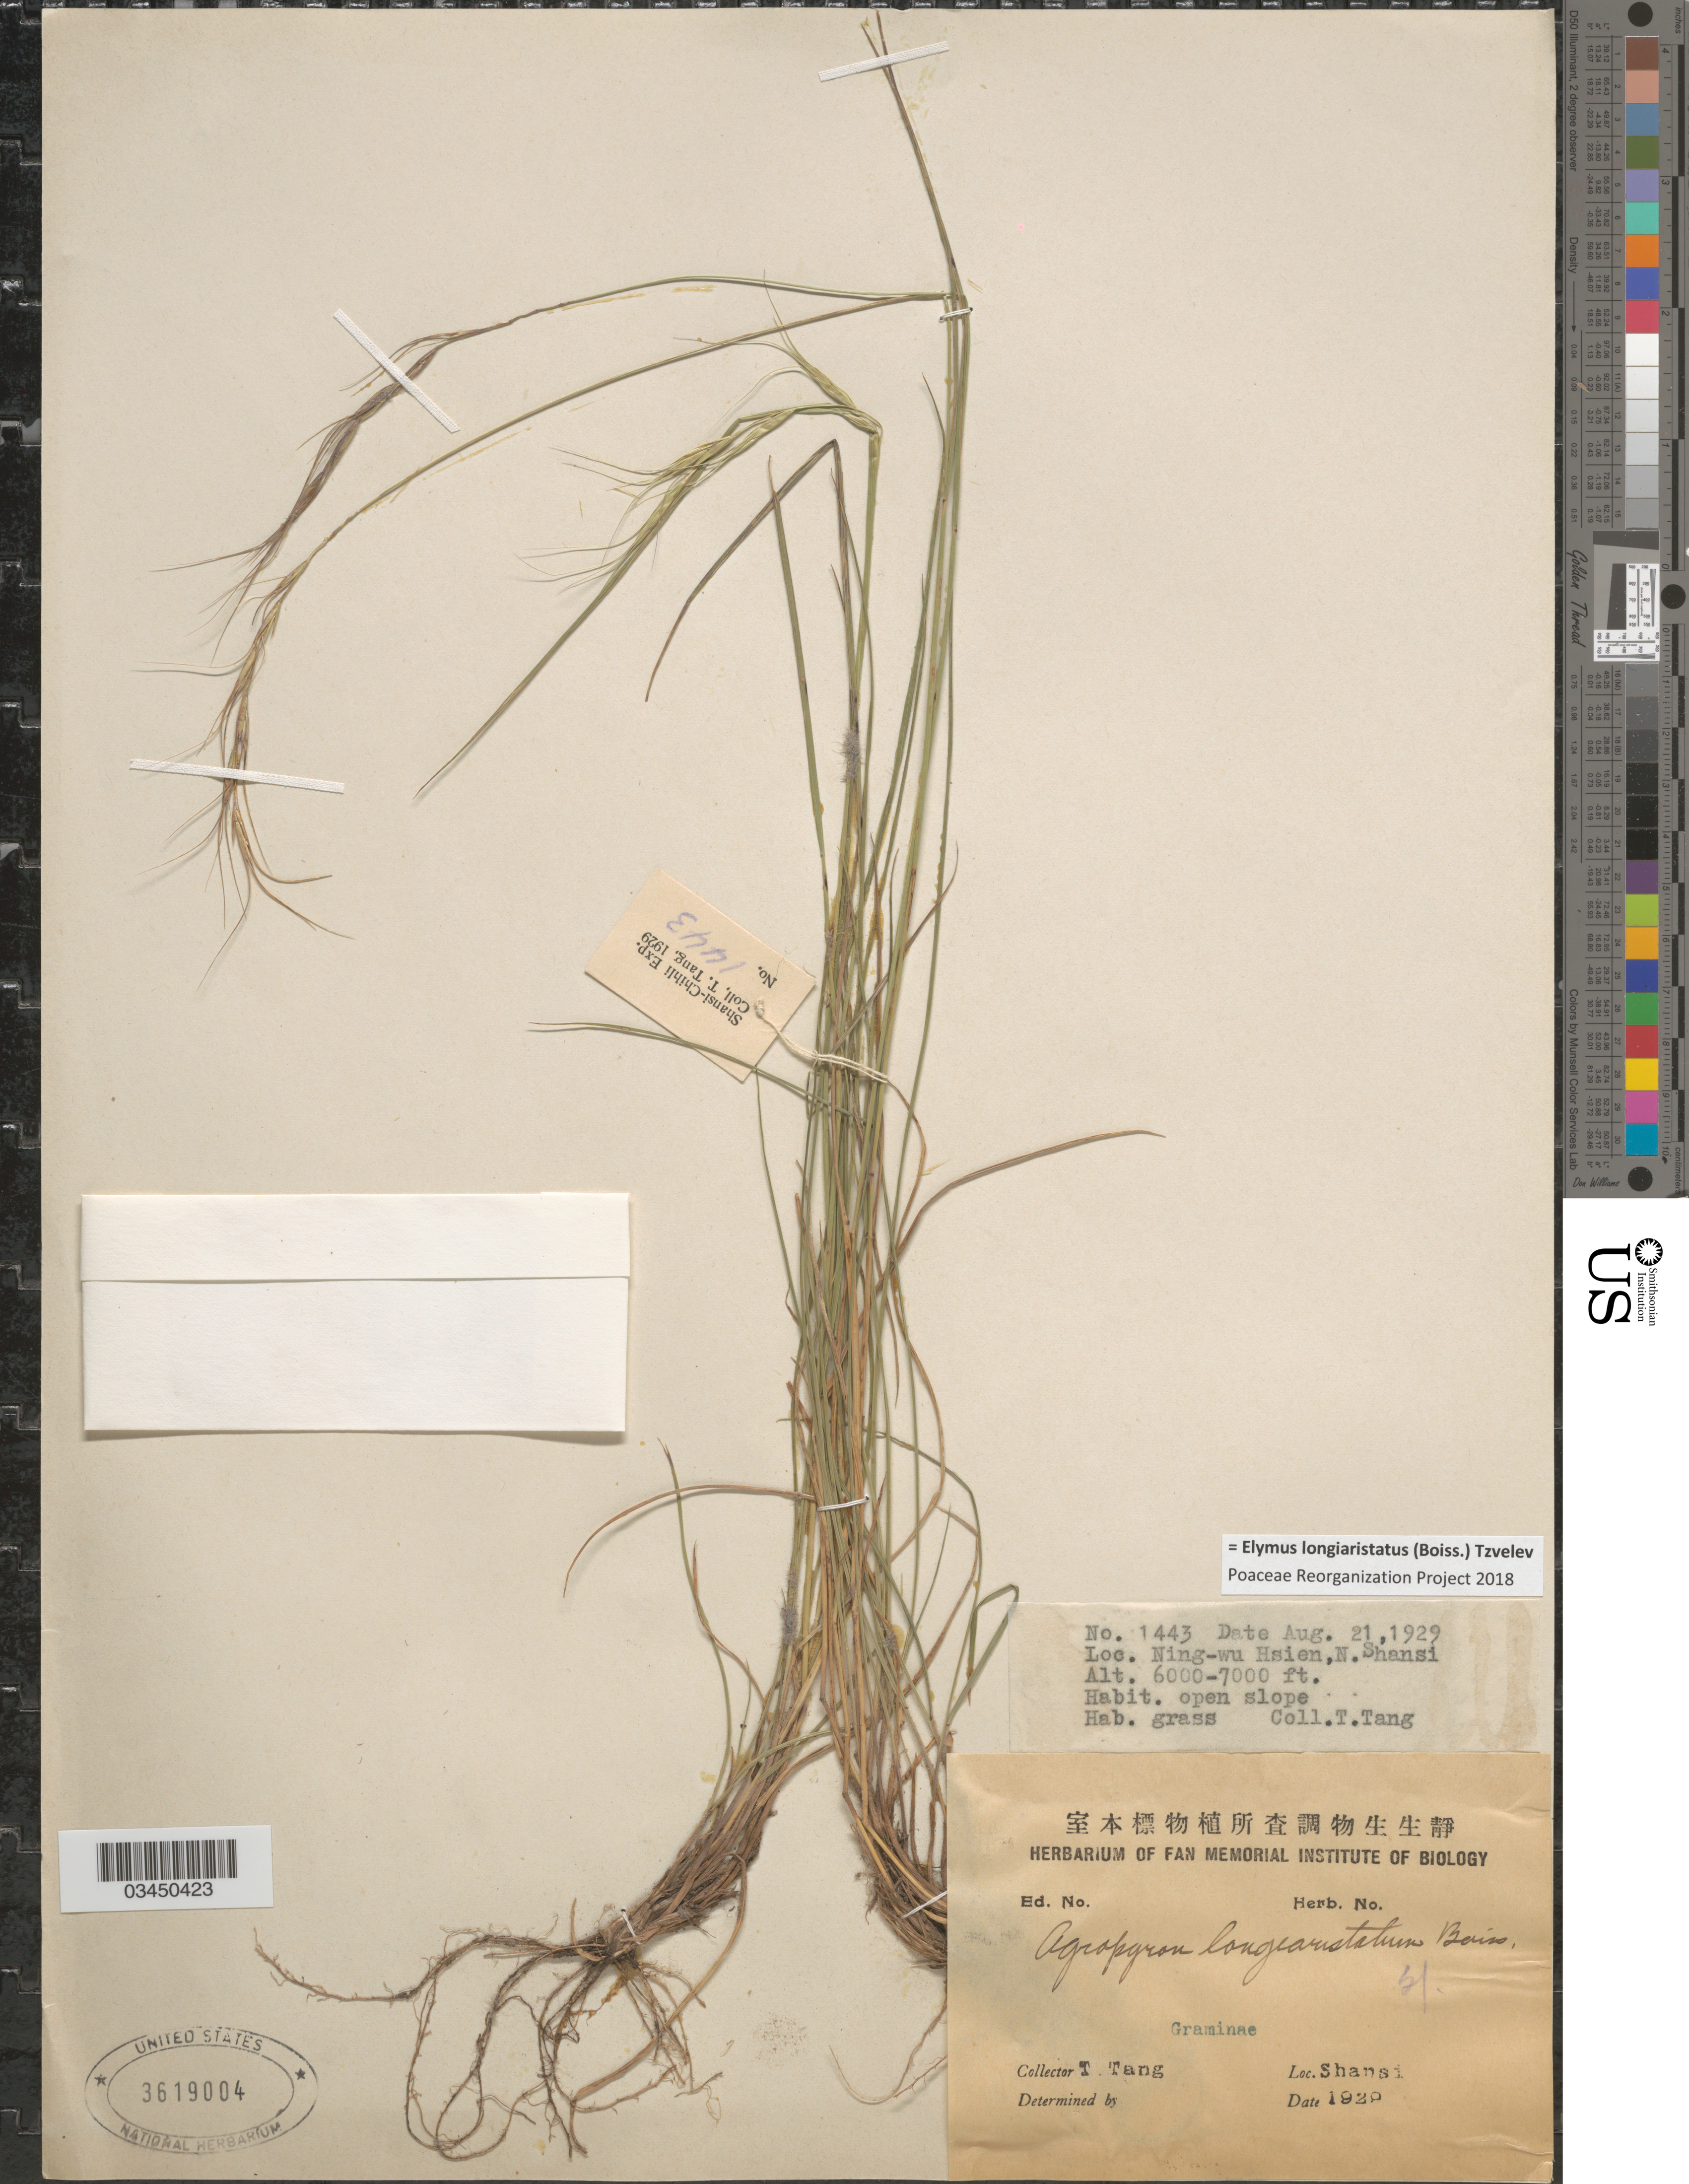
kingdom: Plantae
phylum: Tracheophyta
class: Liliopsida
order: Poales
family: Poaceae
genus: Elymus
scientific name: Elymus longiaristatus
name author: (Boiss.) Tzvelev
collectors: T. Tang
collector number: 1443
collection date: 1929-08-21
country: China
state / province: Shanxi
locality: Ning-wu Hsien, N. Shansi. Open slope.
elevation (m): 1829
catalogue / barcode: US 3619004